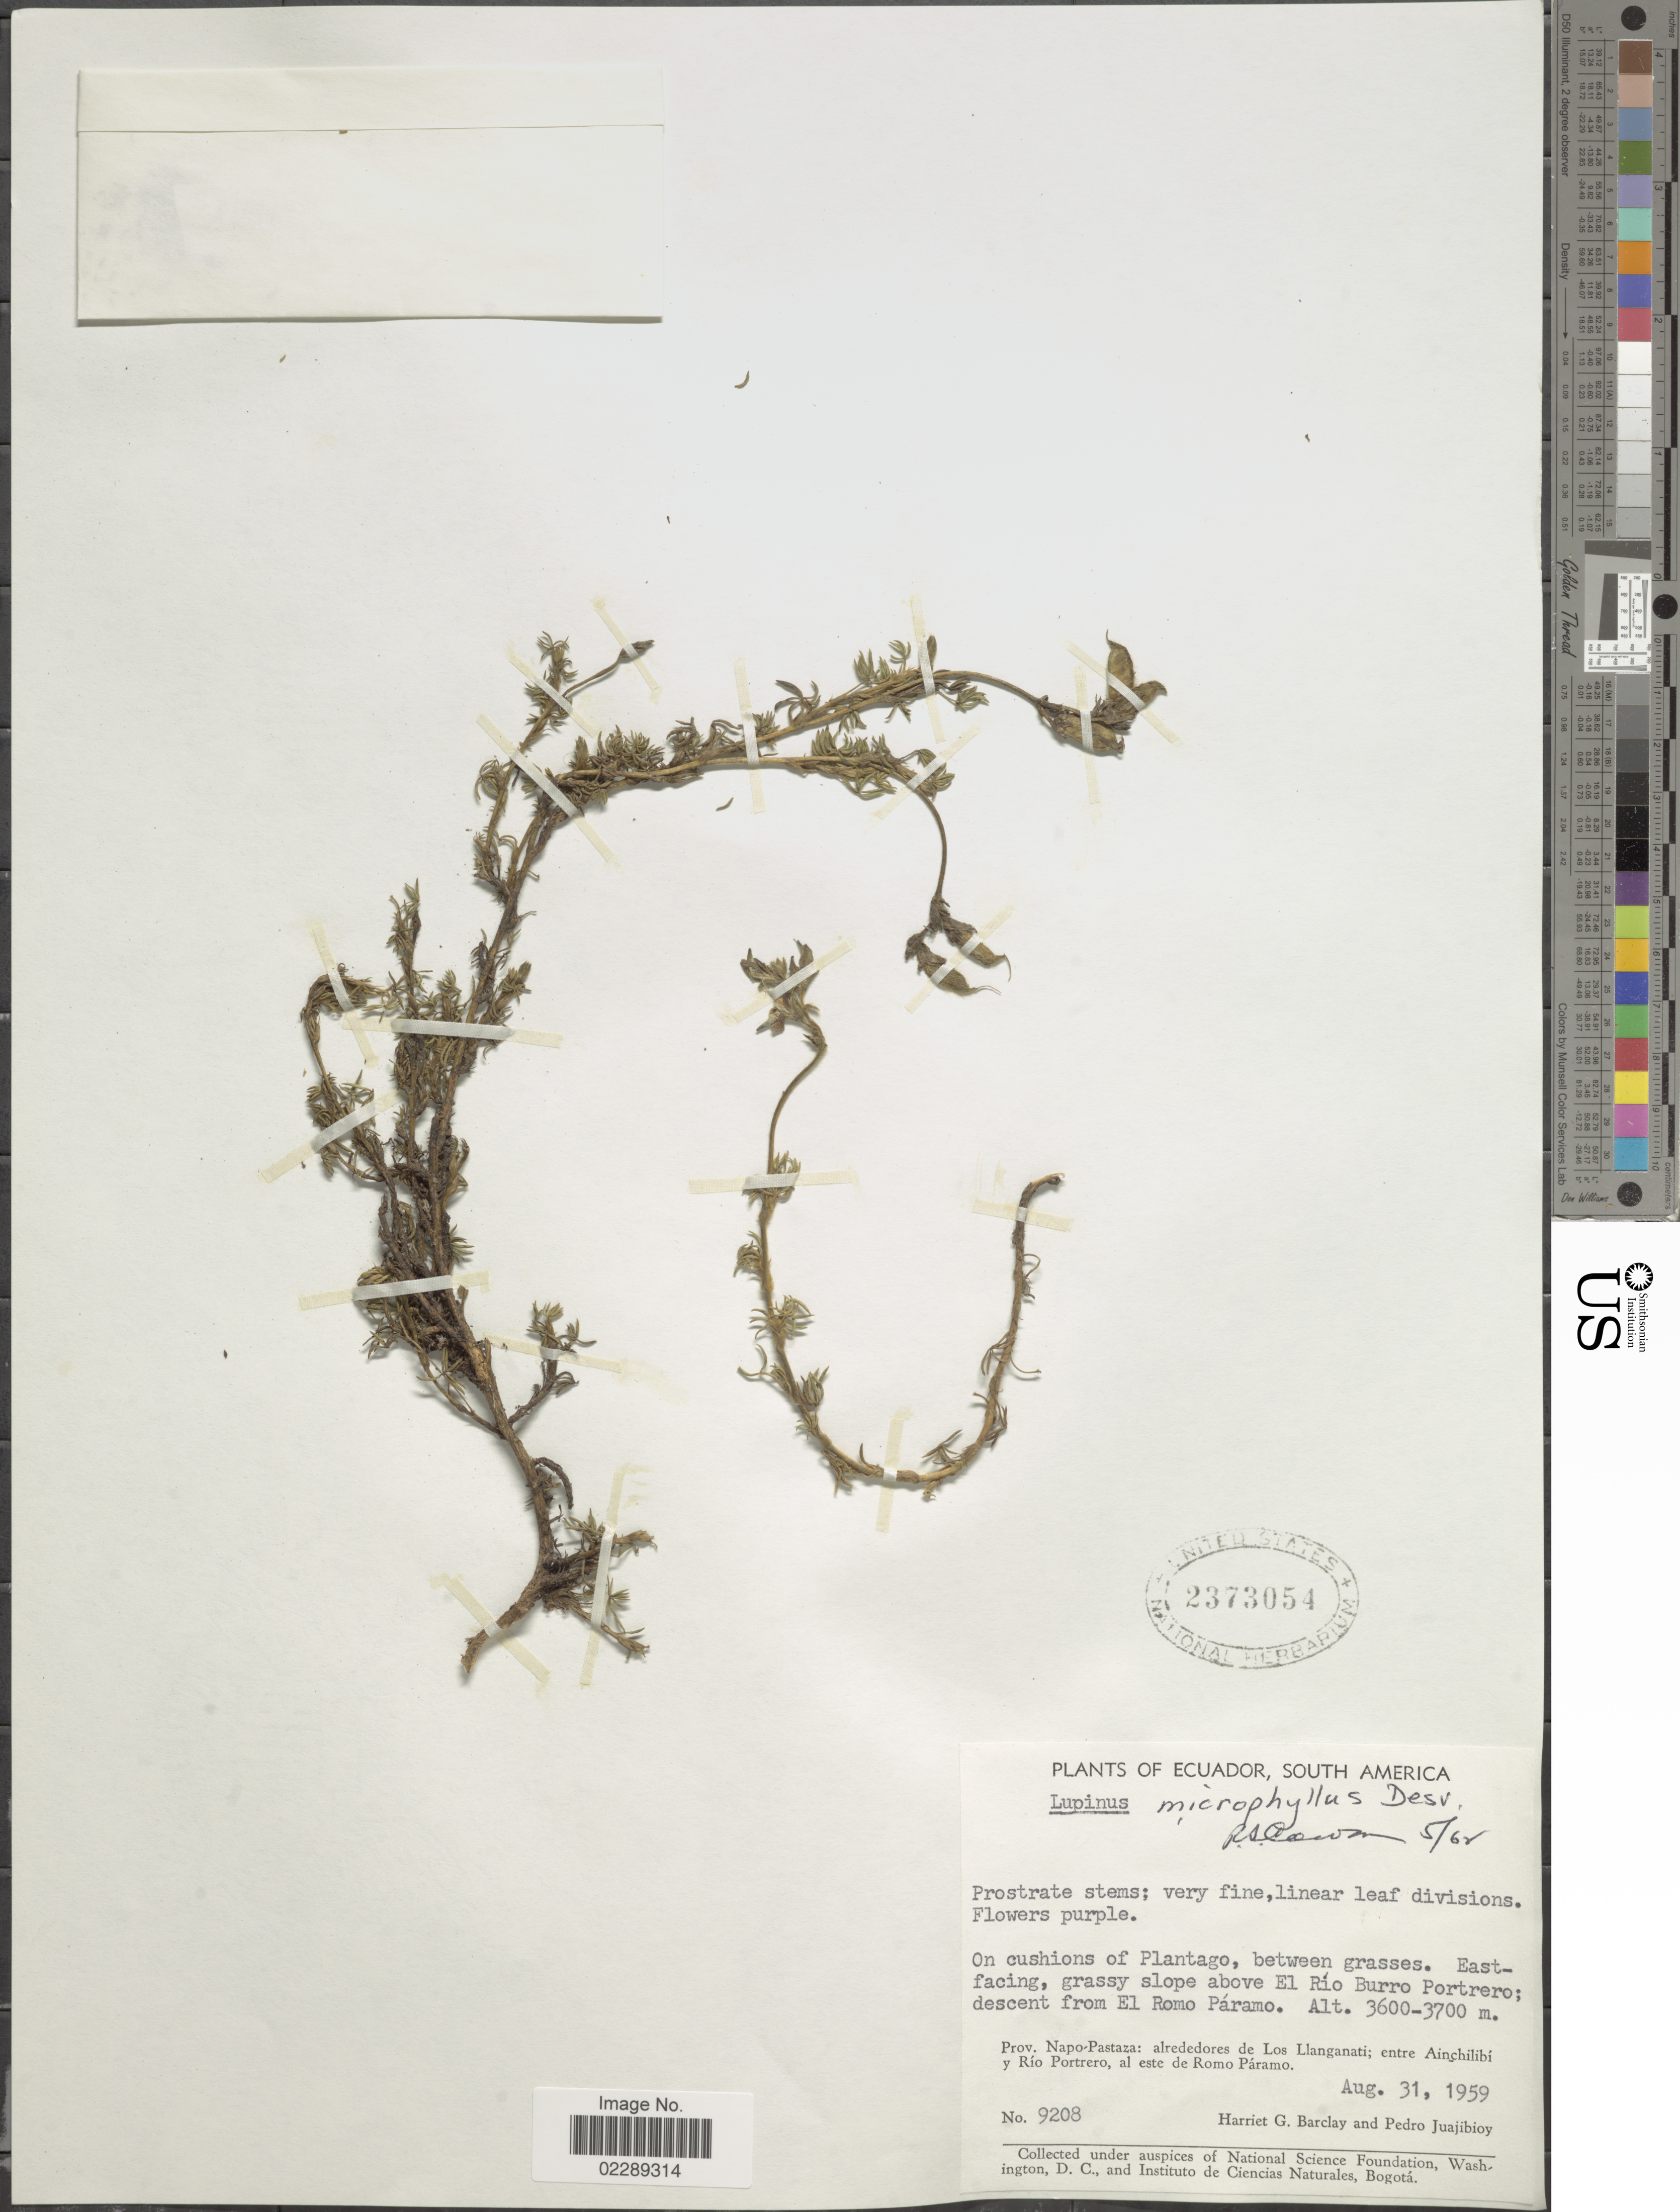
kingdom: Plantae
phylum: Tracheophyta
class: Magnoliopsida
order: Fabales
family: Fabaceae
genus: Lupinus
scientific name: Lupinus microphyllus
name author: Desr.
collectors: H. G. Barclay & P. Juajibioy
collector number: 9208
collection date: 1959-08-31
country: Ecuador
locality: On cushion of Plantago, between grasses. East-facing, grassy slope above El Río Burro Portrero; descent from El Romo Páramo. Prov. Napo-Pastaza: alrededores de Los Llanganati; entre Ainchilibí y Río Portrero, al este de Romo Páramo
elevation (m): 3600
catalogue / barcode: US 2373054